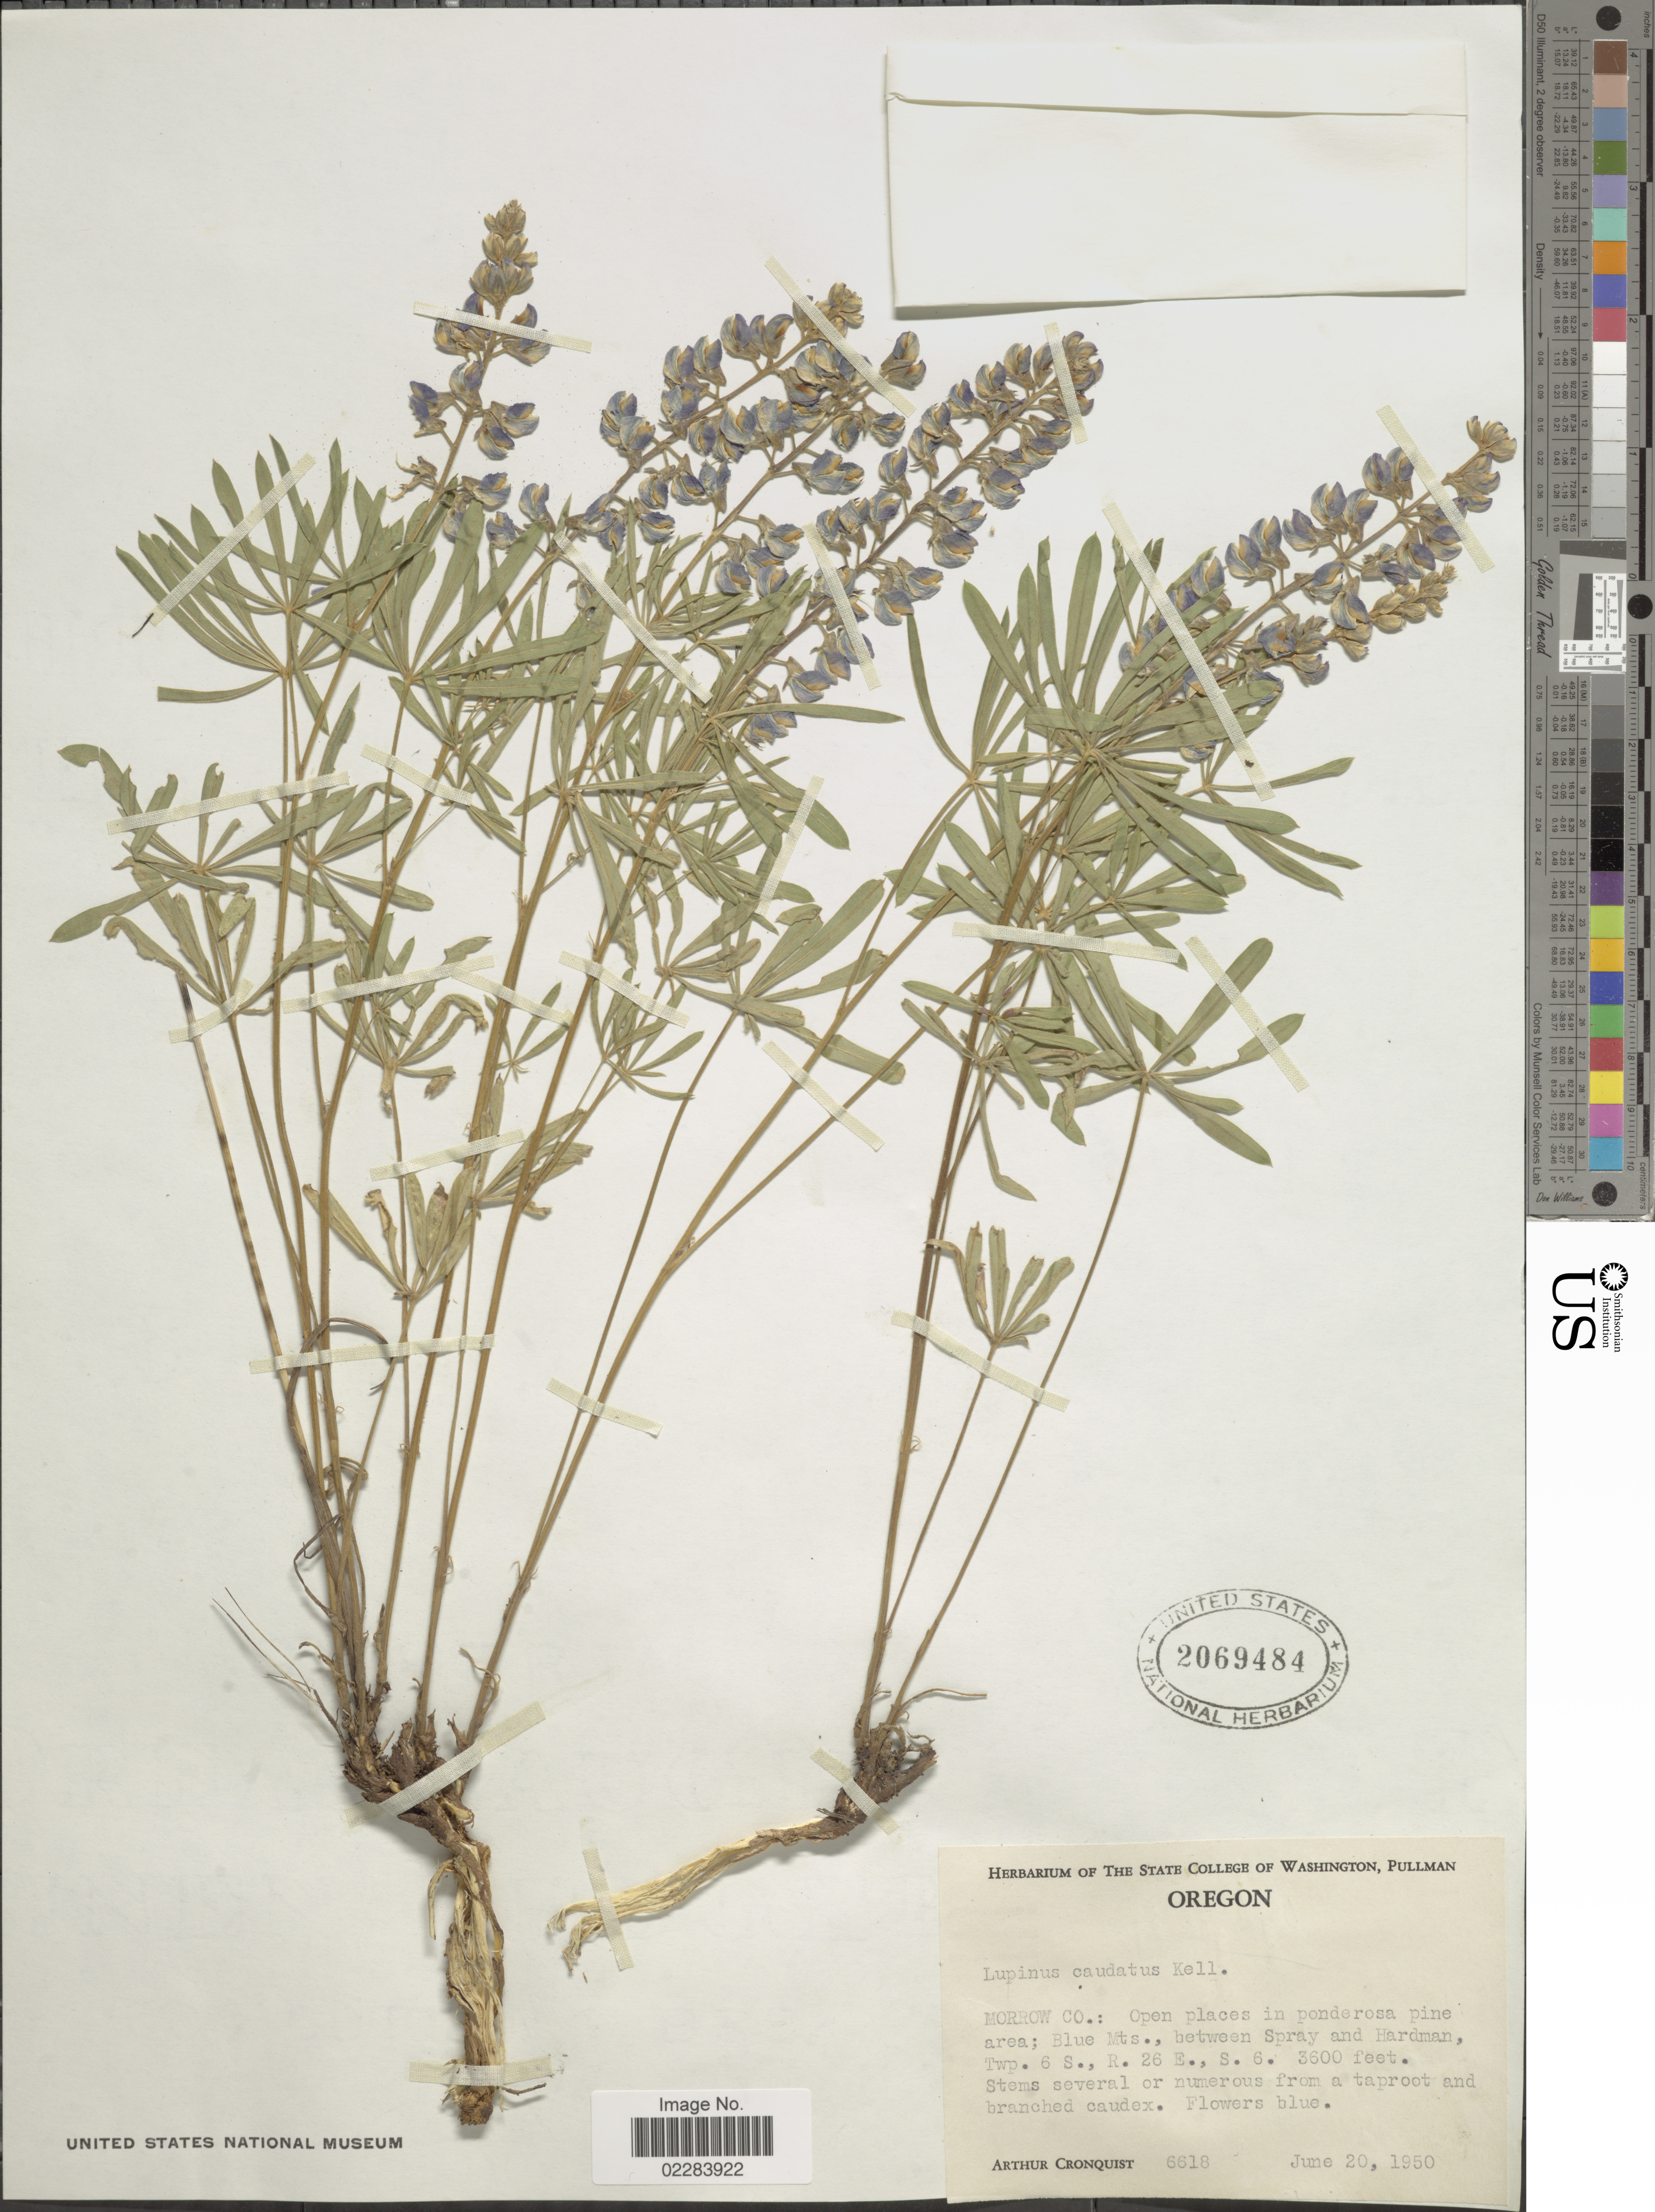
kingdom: Plantae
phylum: Tracheophyta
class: Magnoliopsida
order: Fabales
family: Fabaceae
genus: Lupinus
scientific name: Lupinus arbustus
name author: Lindl.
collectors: A. J. Cronquist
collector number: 6618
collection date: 1950-06-20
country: United States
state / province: Oregon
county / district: Morrow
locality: Morrow co.: Open places in ponderosa oine area; Blue Mts., between Spray and Hardman, Twp. 6 S., R. 26 E. S. 6.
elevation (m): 1097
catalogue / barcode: US 2069484